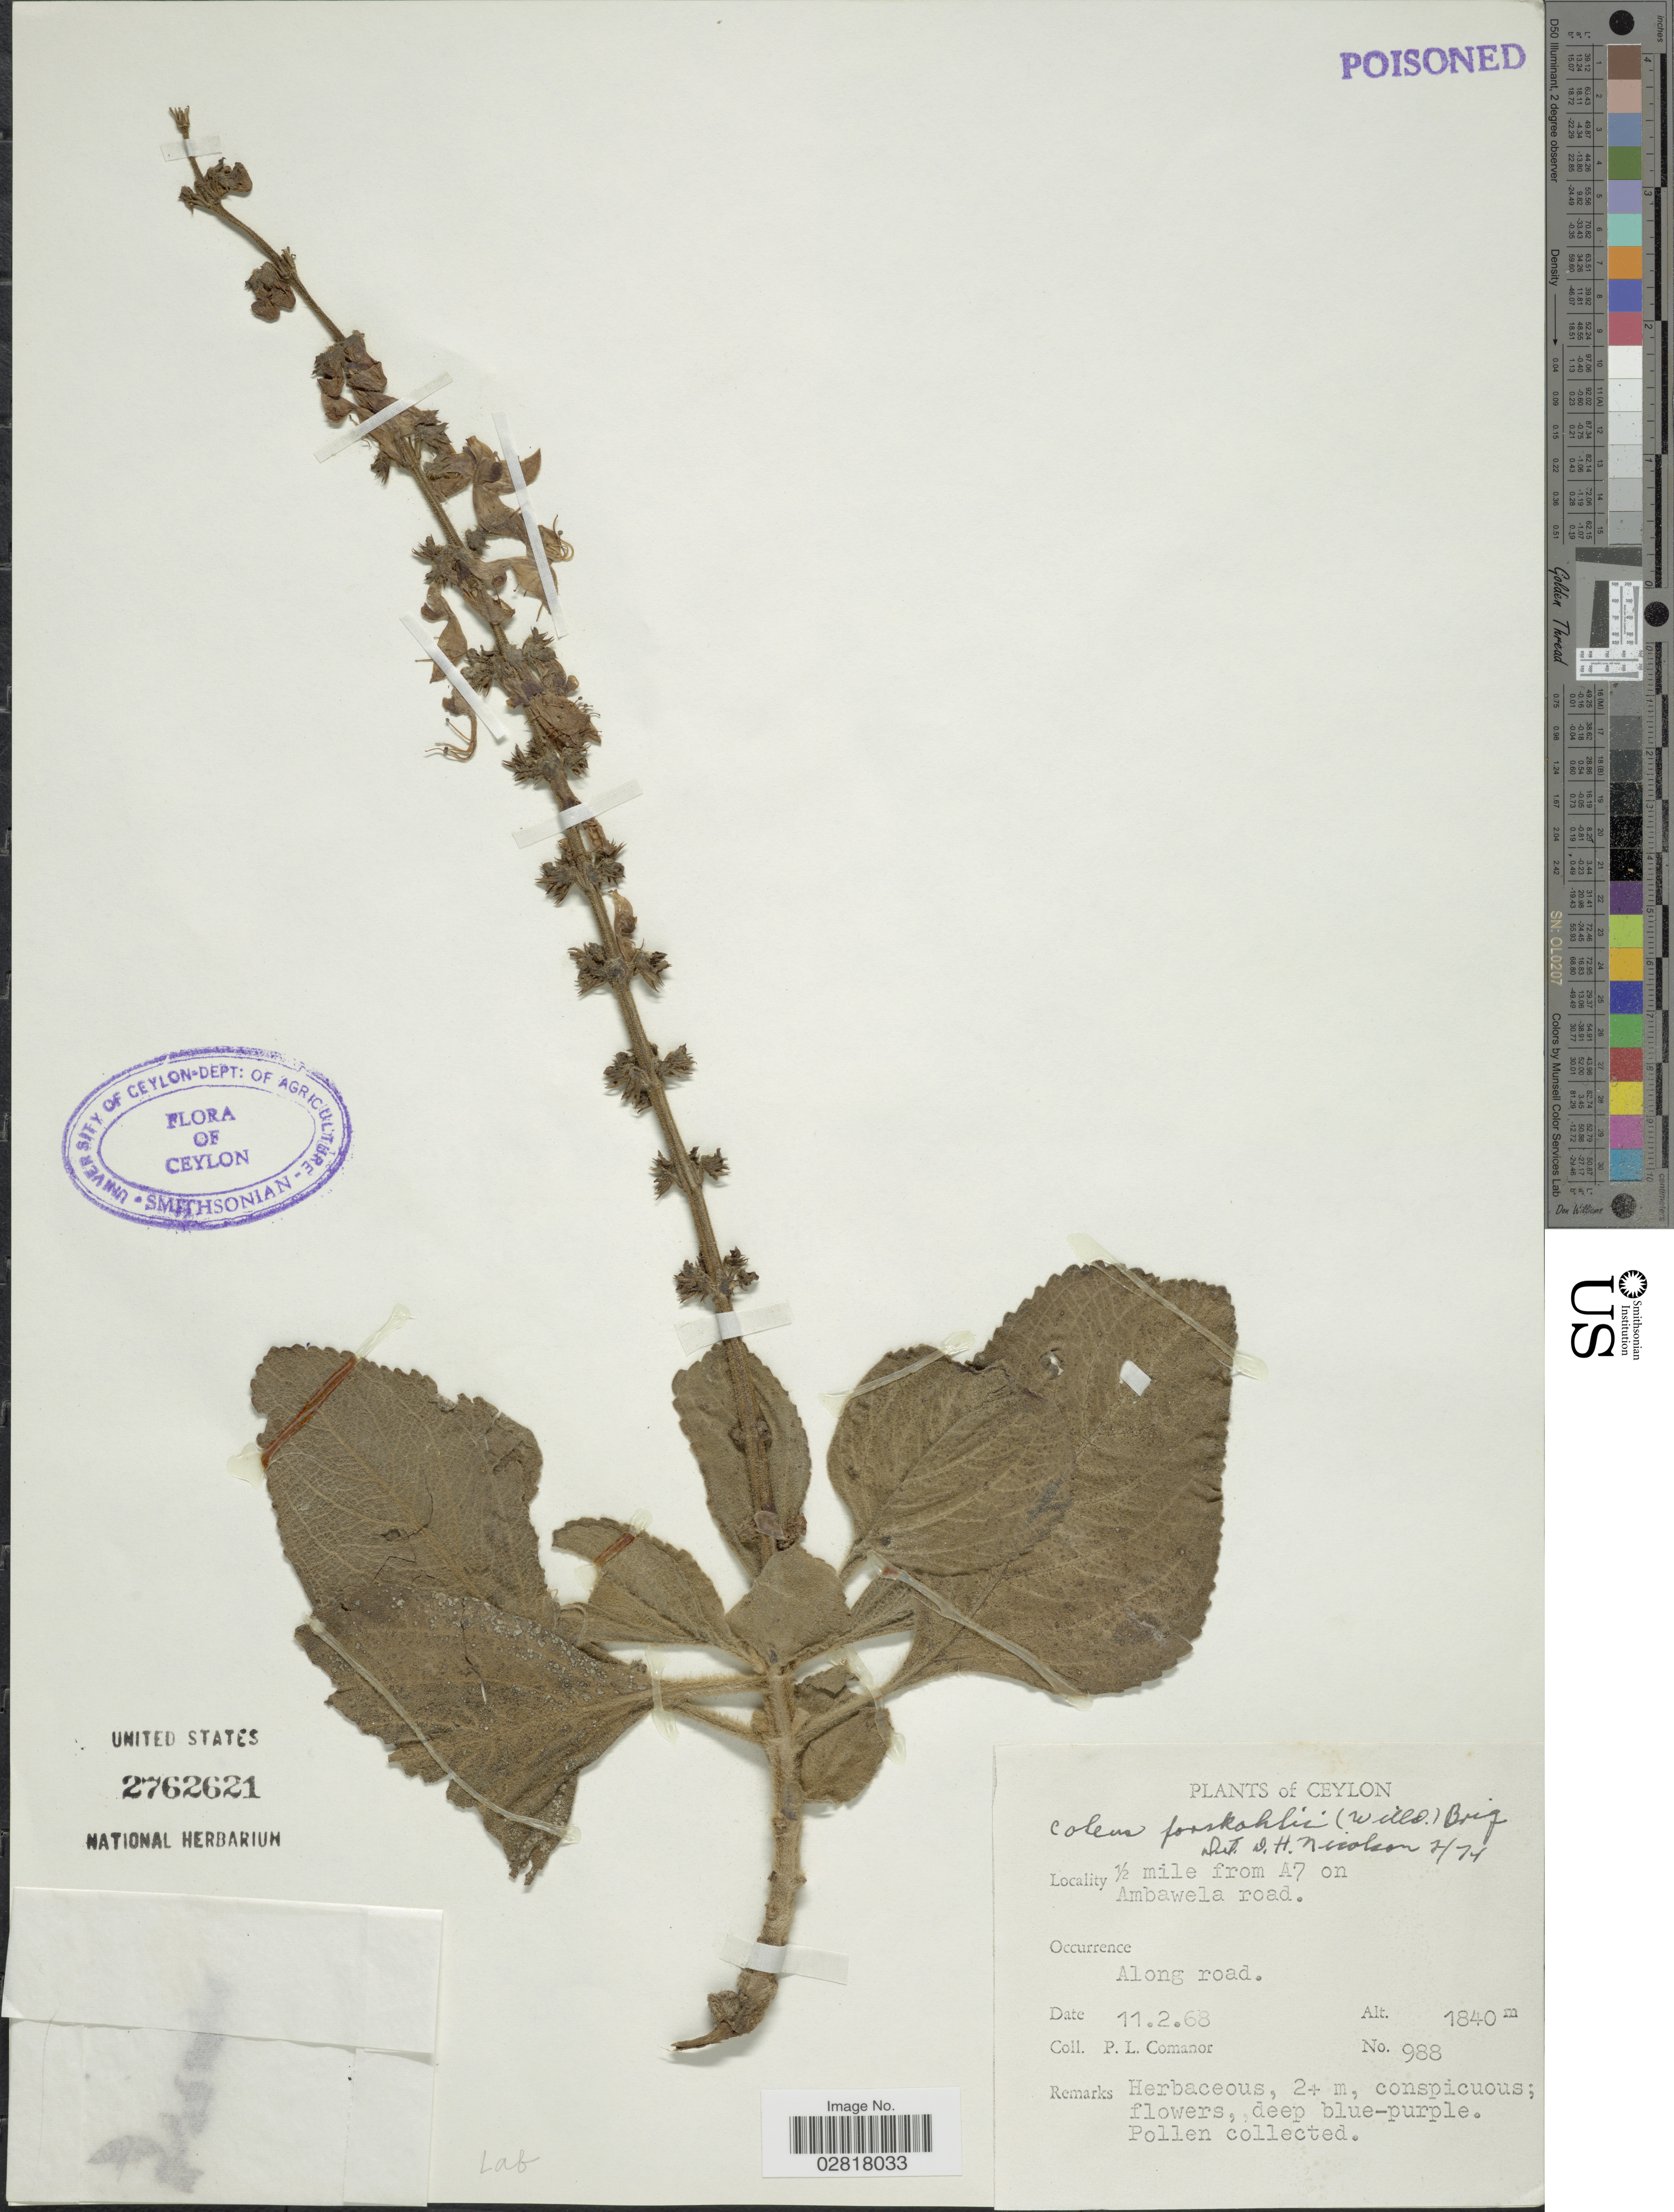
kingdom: Plantae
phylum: Tracheophyta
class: Magnoliopsida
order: Lamiales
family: Lamiaceae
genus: Plectranthus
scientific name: Plectranthus hadiensis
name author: (Forssk.) Schweinf. ex Sprenger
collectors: P. Comanor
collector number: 988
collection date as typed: Transcribed d/m/y: 11/2/68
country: Sri Lanka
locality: Ceylon, ½ mile from A7 on Ambawela road.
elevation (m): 1840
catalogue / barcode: US 2762621